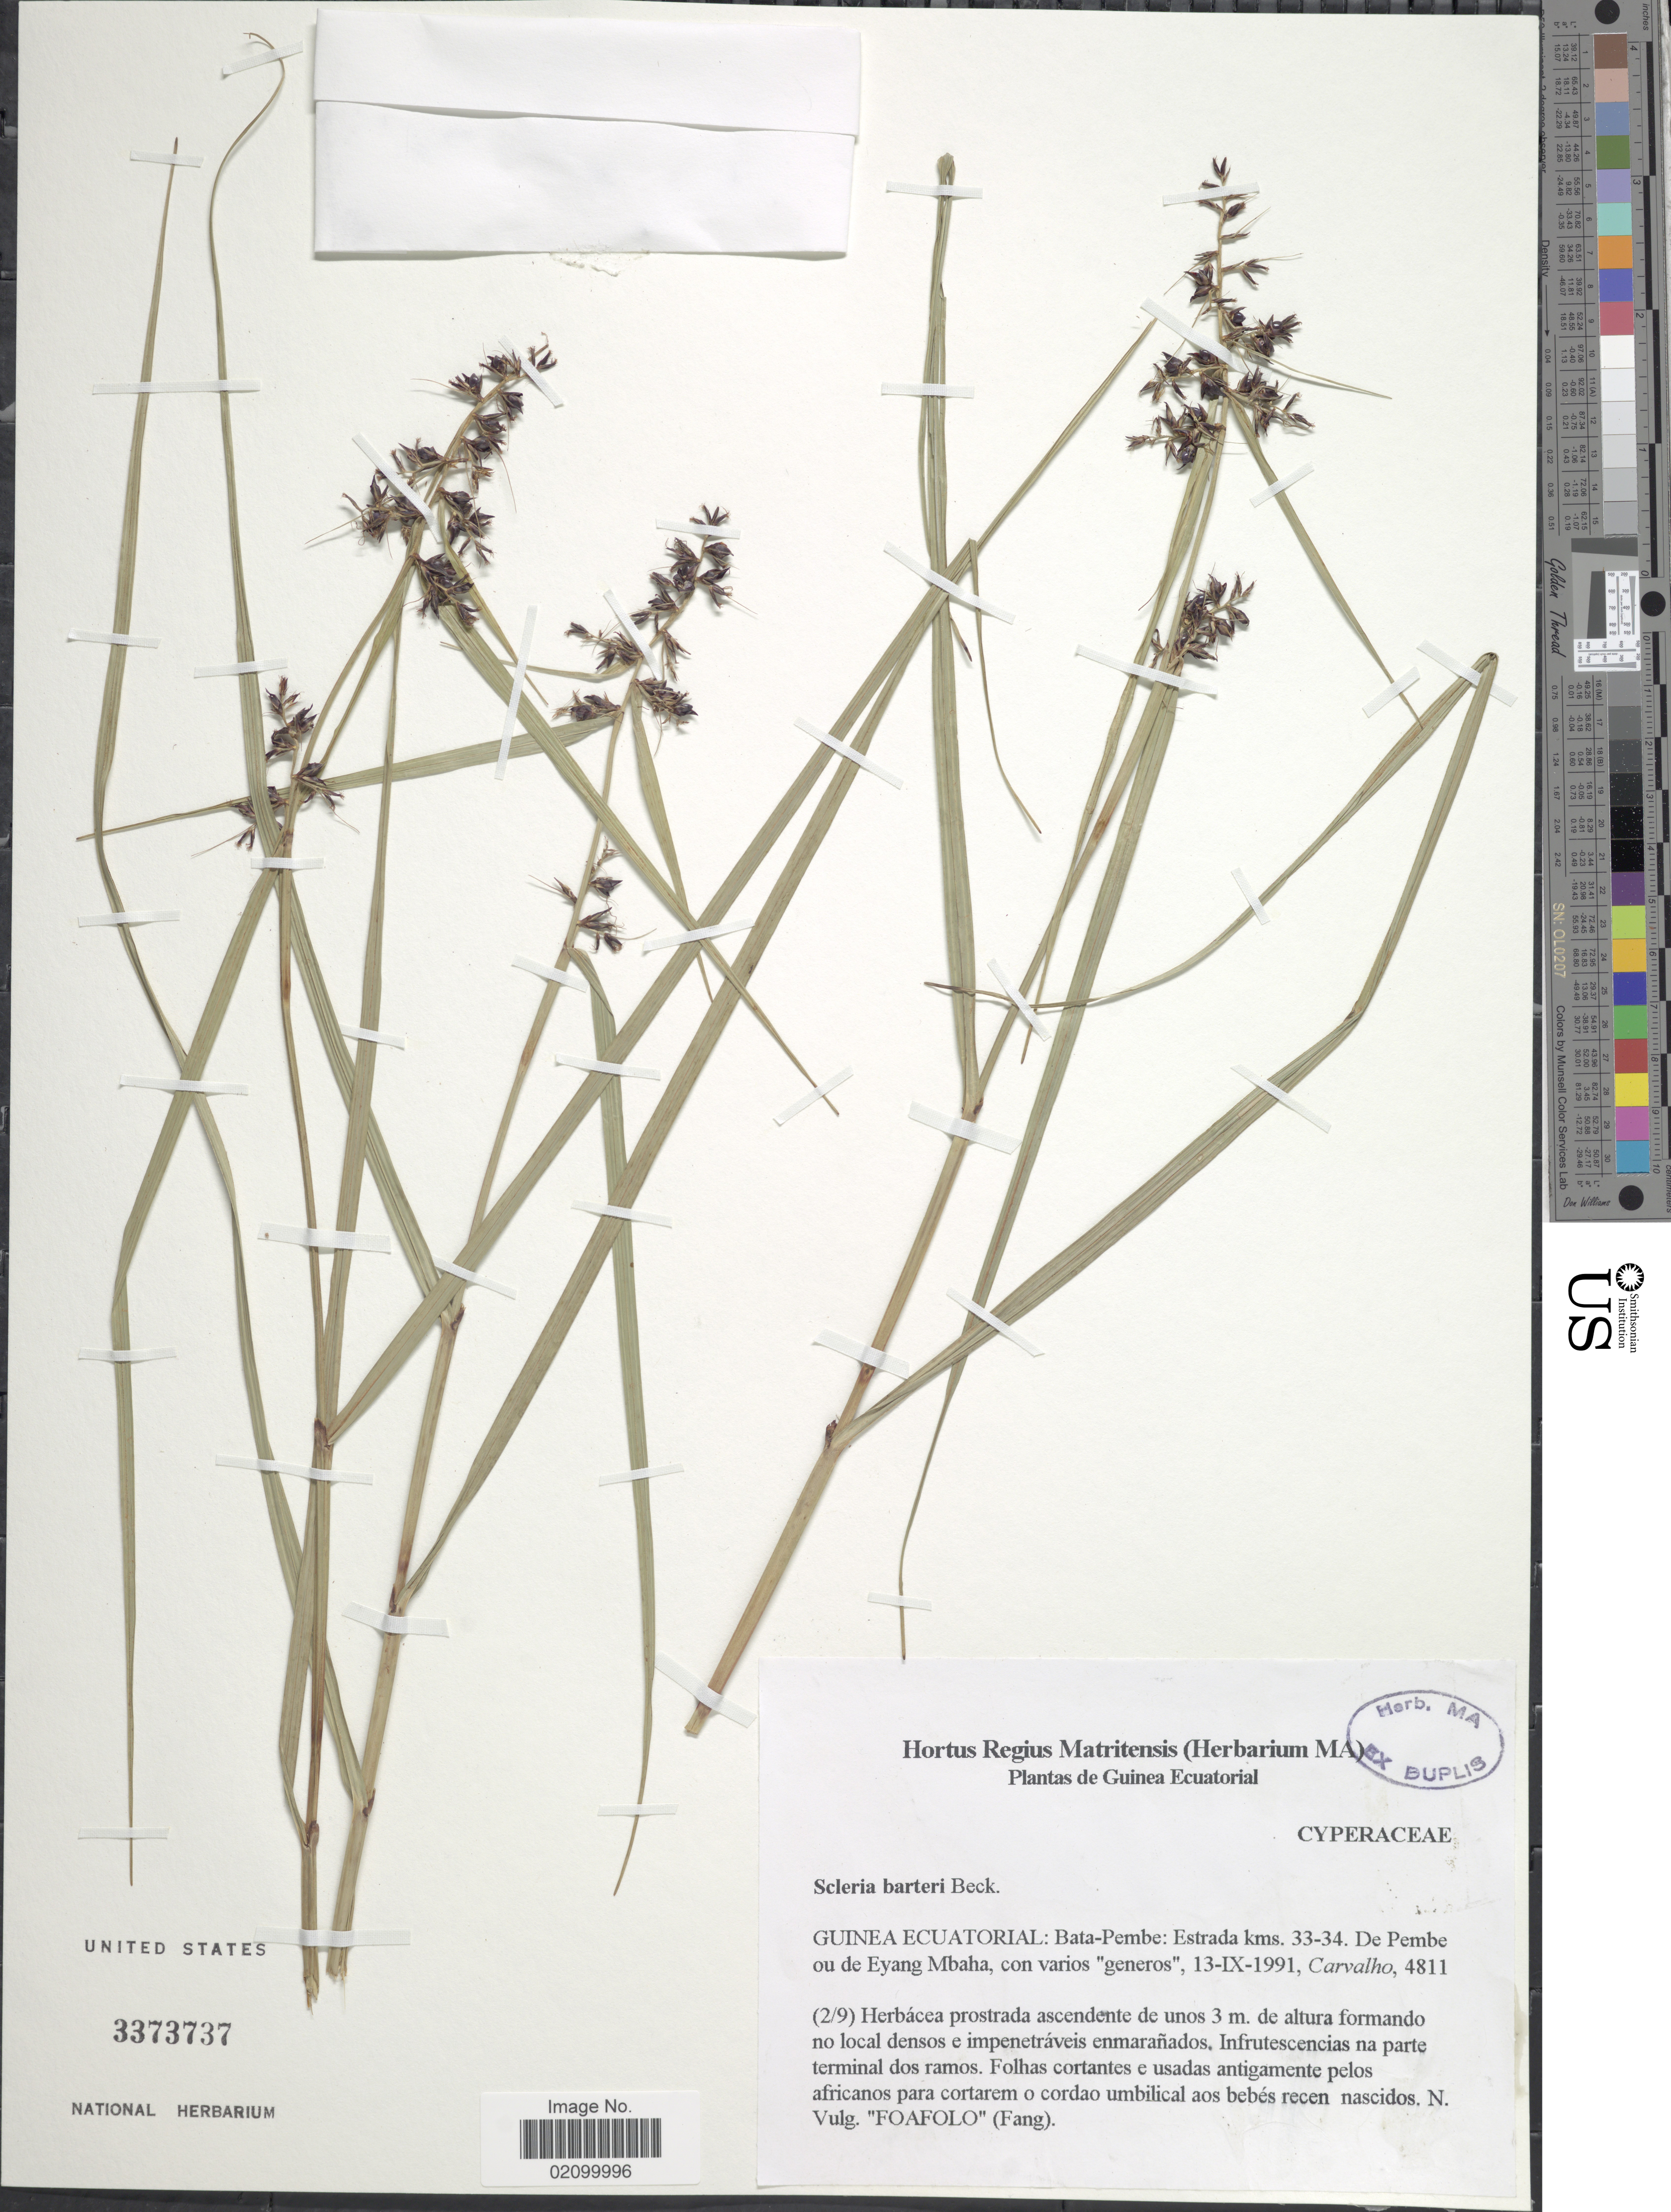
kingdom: Plantae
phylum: Tracheophyta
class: Liliopsida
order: Poales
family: Cyperaceae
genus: Scleria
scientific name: Scleria boivinii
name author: Steud.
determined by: Strong, Mark T., (BOT), Smithsonian Institution - National Museum of Natural History (UNITED STATES)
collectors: Carvalho, --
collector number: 4811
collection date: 1991-09-13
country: Equatorial Guinea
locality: Guinea Ecuatorial: Bata- Pembe: Estrada kms. 33-34. De Pembe ou de Eyang Mbaha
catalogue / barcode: US 3373737